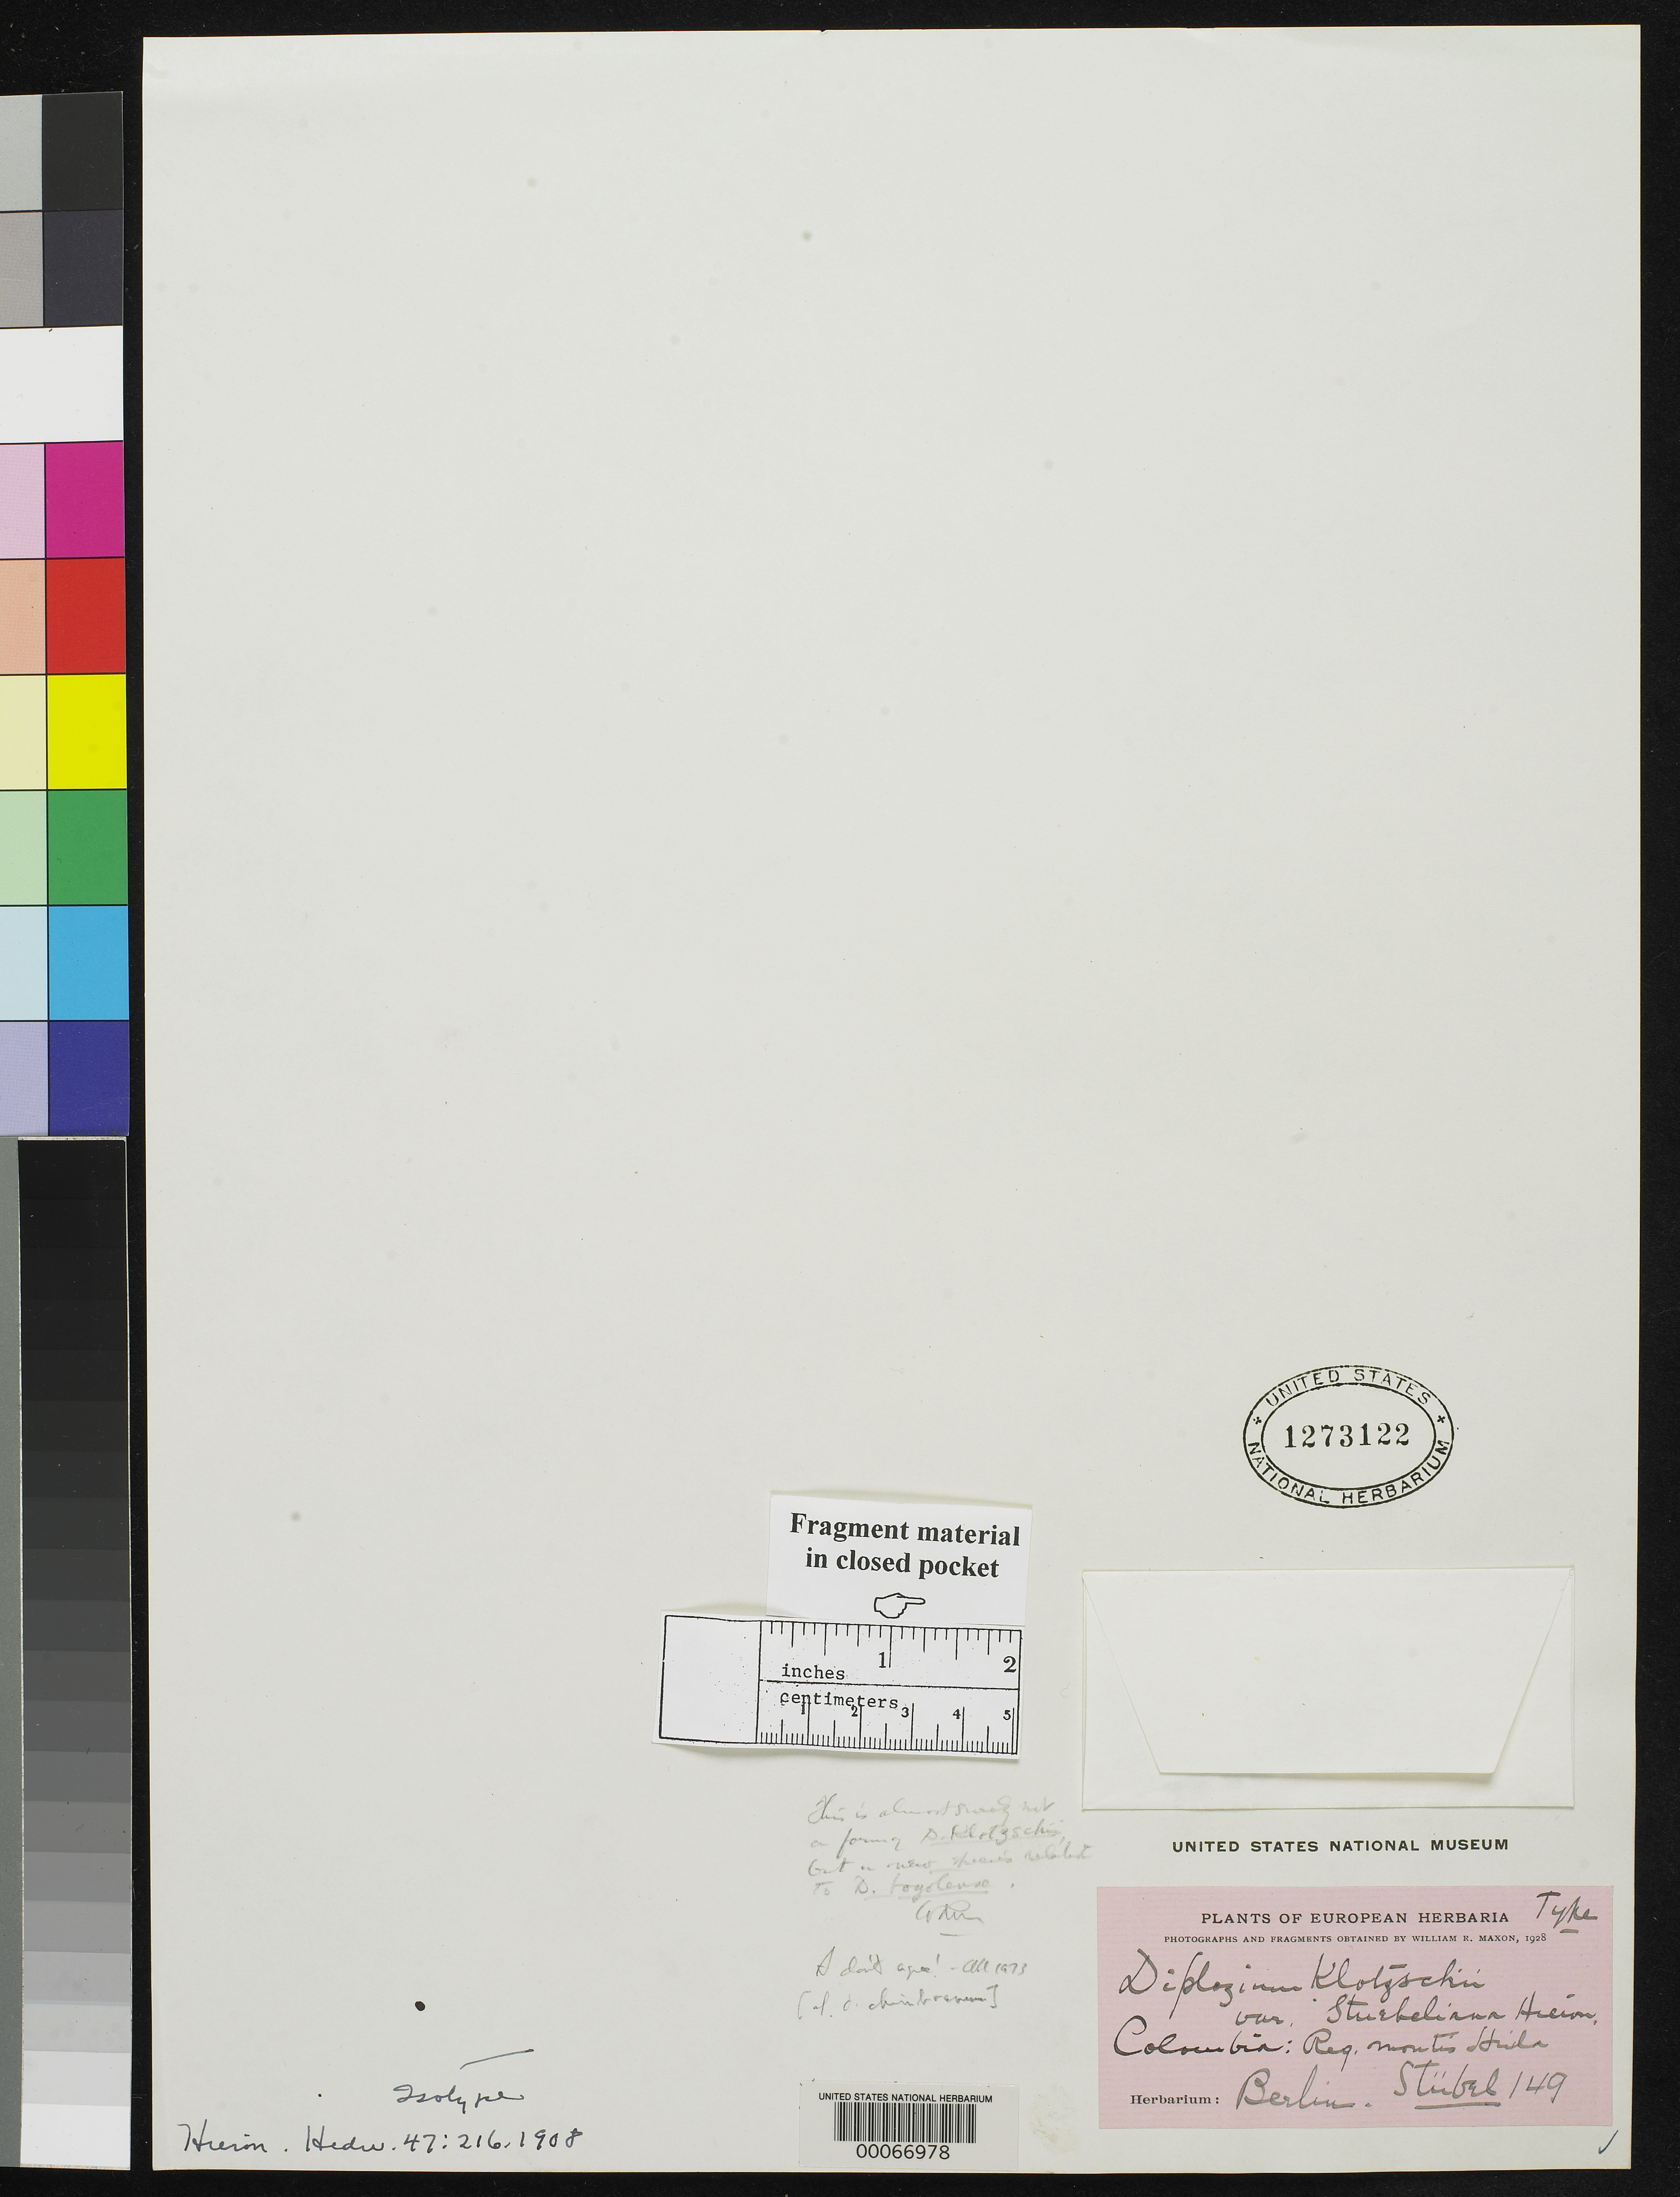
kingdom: Plantae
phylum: Tracheophyta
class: Polypodiopsida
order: Polypodiales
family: Athyriaceae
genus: Diplazium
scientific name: Diplazium klotzschii var. stuebelianum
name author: Hieron.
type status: Type Fragment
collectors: M. Stuebel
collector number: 149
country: Colombia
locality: Reg. montis Huila.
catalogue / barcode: US 1273122